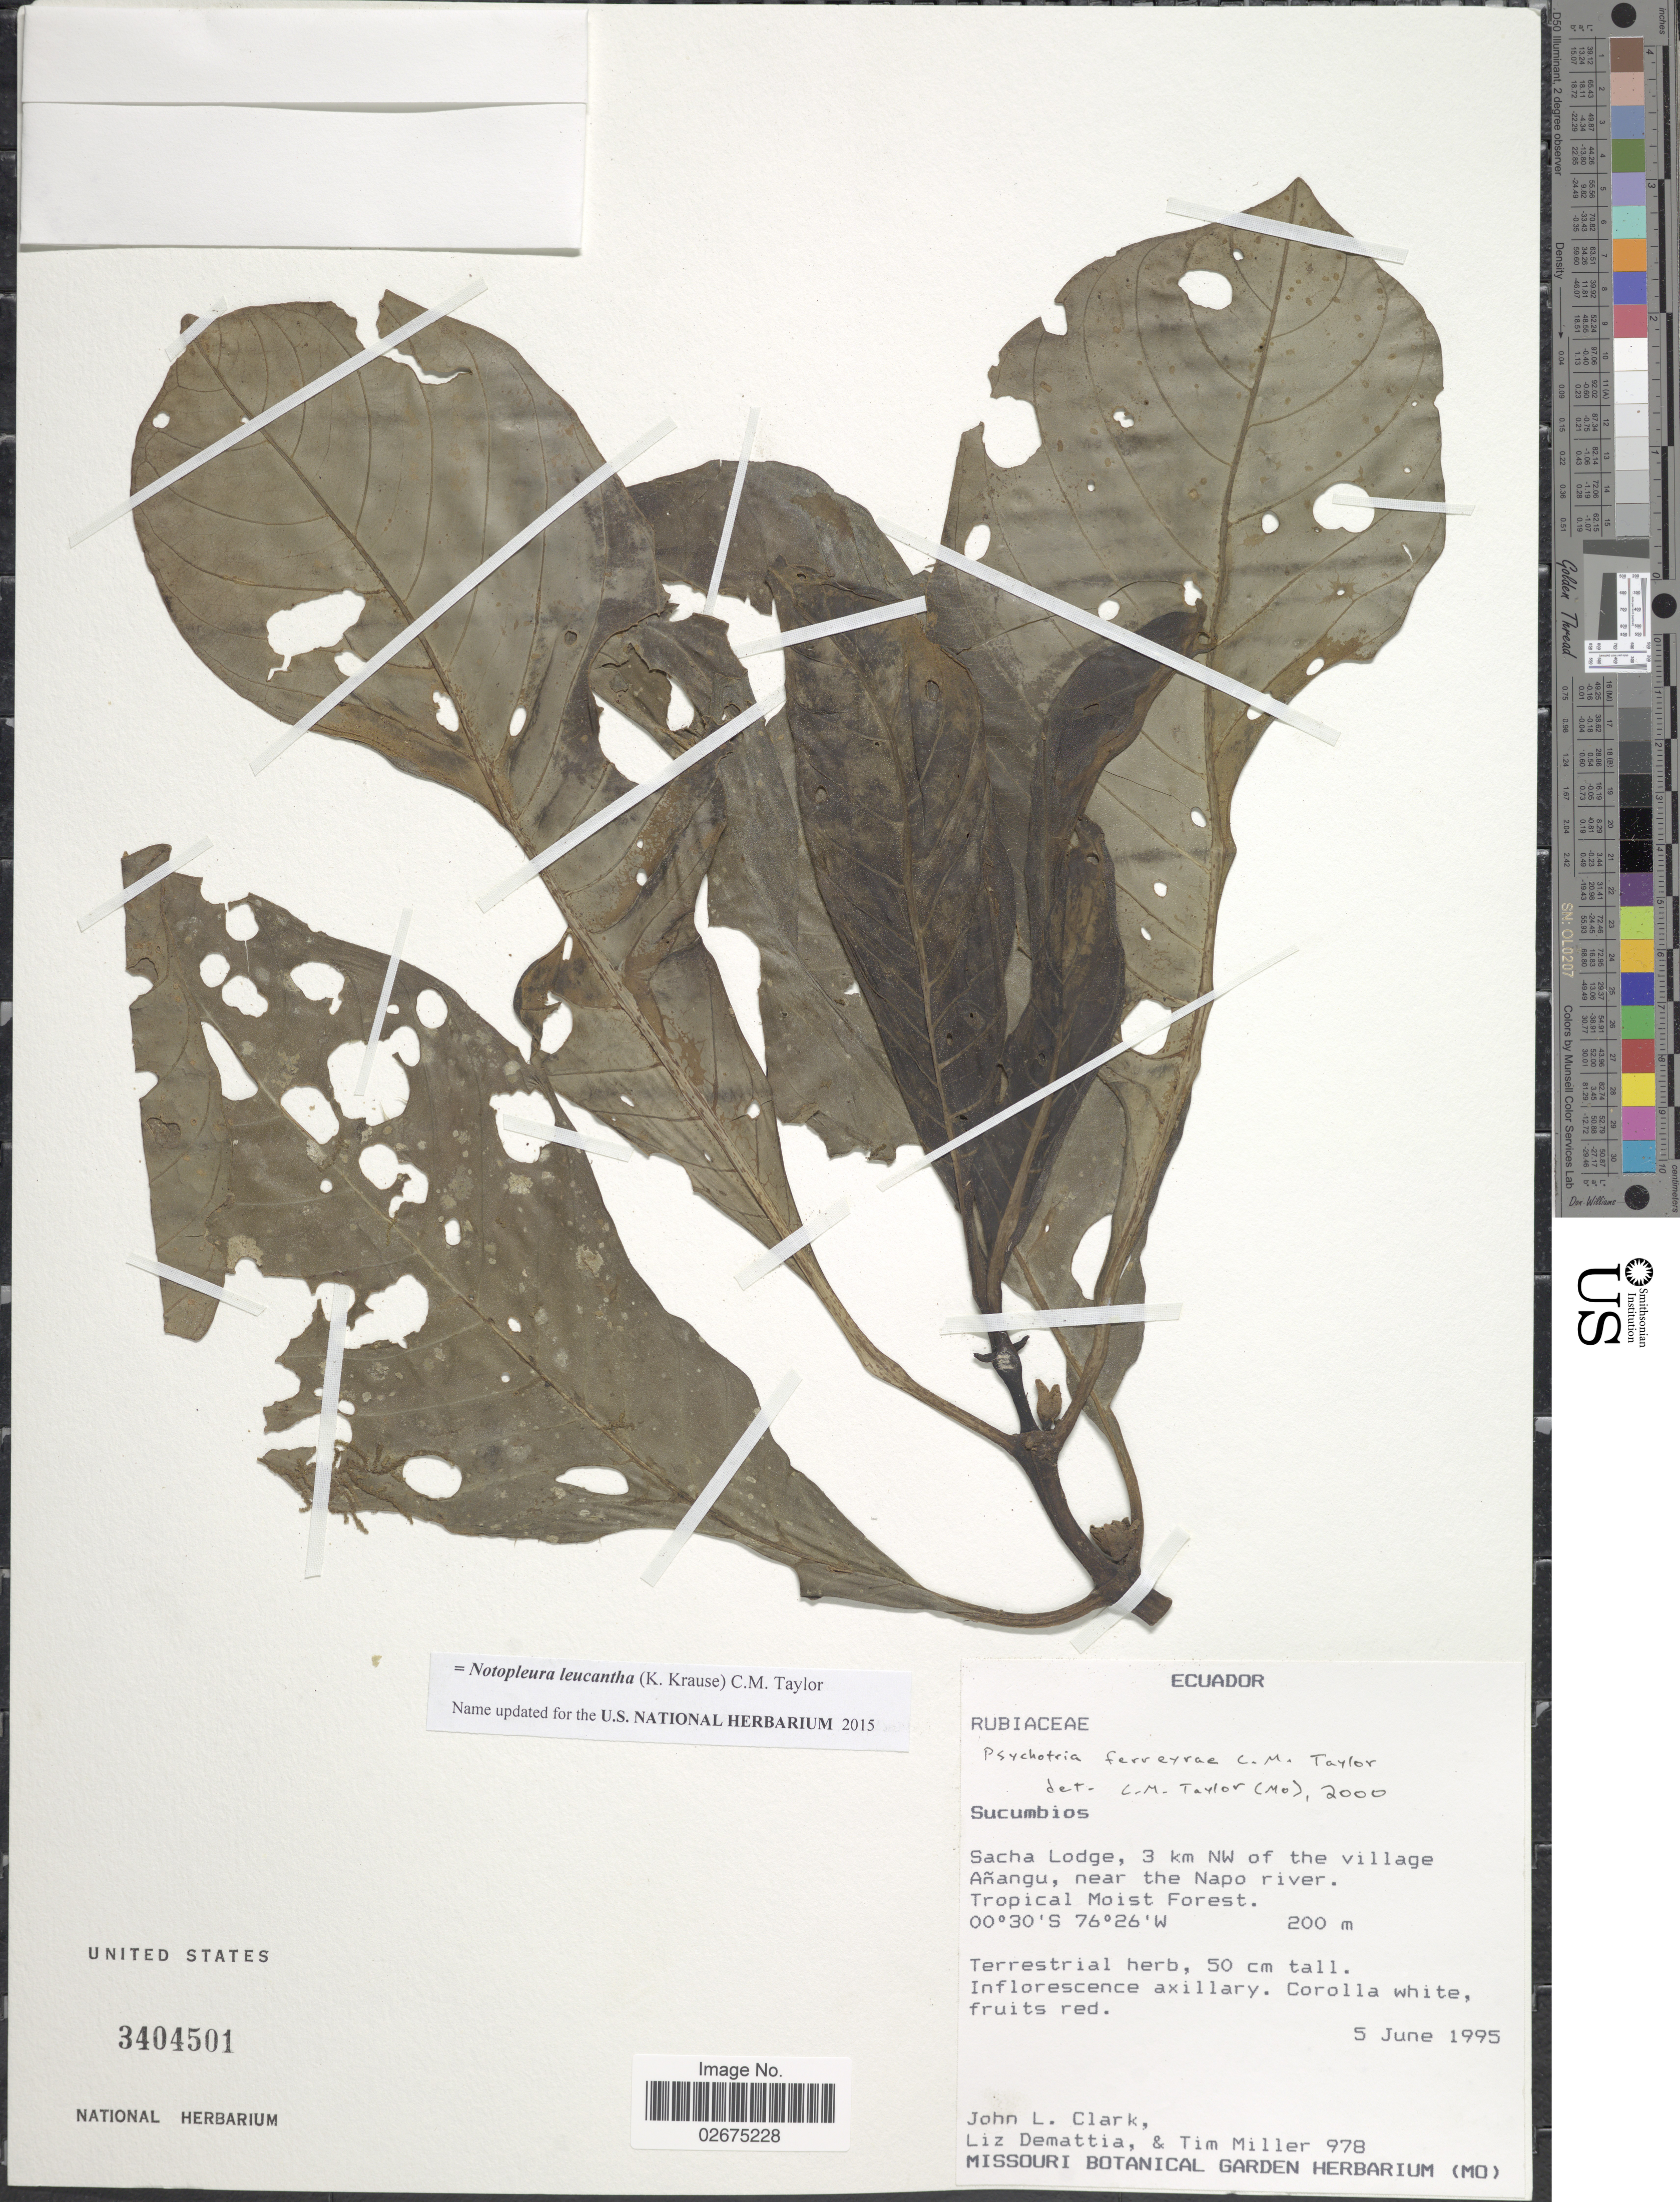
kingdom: Plantae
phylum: Tracheophyta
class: Magnoliopsida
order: Gentianales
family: Rubiaceae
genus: Notopleura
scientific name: Notopleura leucantha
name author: (K. Krause) C.M. Taylor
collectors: J. L. Clark, L. Demattia & T. Miller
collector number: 978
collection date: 1995-06-05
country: Ecuador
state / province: Sucumbíos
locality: Sacha Lodge, 3 km NW of the village Añangu, near the Napo river. Tropical Moist Forest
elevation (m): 200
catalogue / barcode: US 3404501